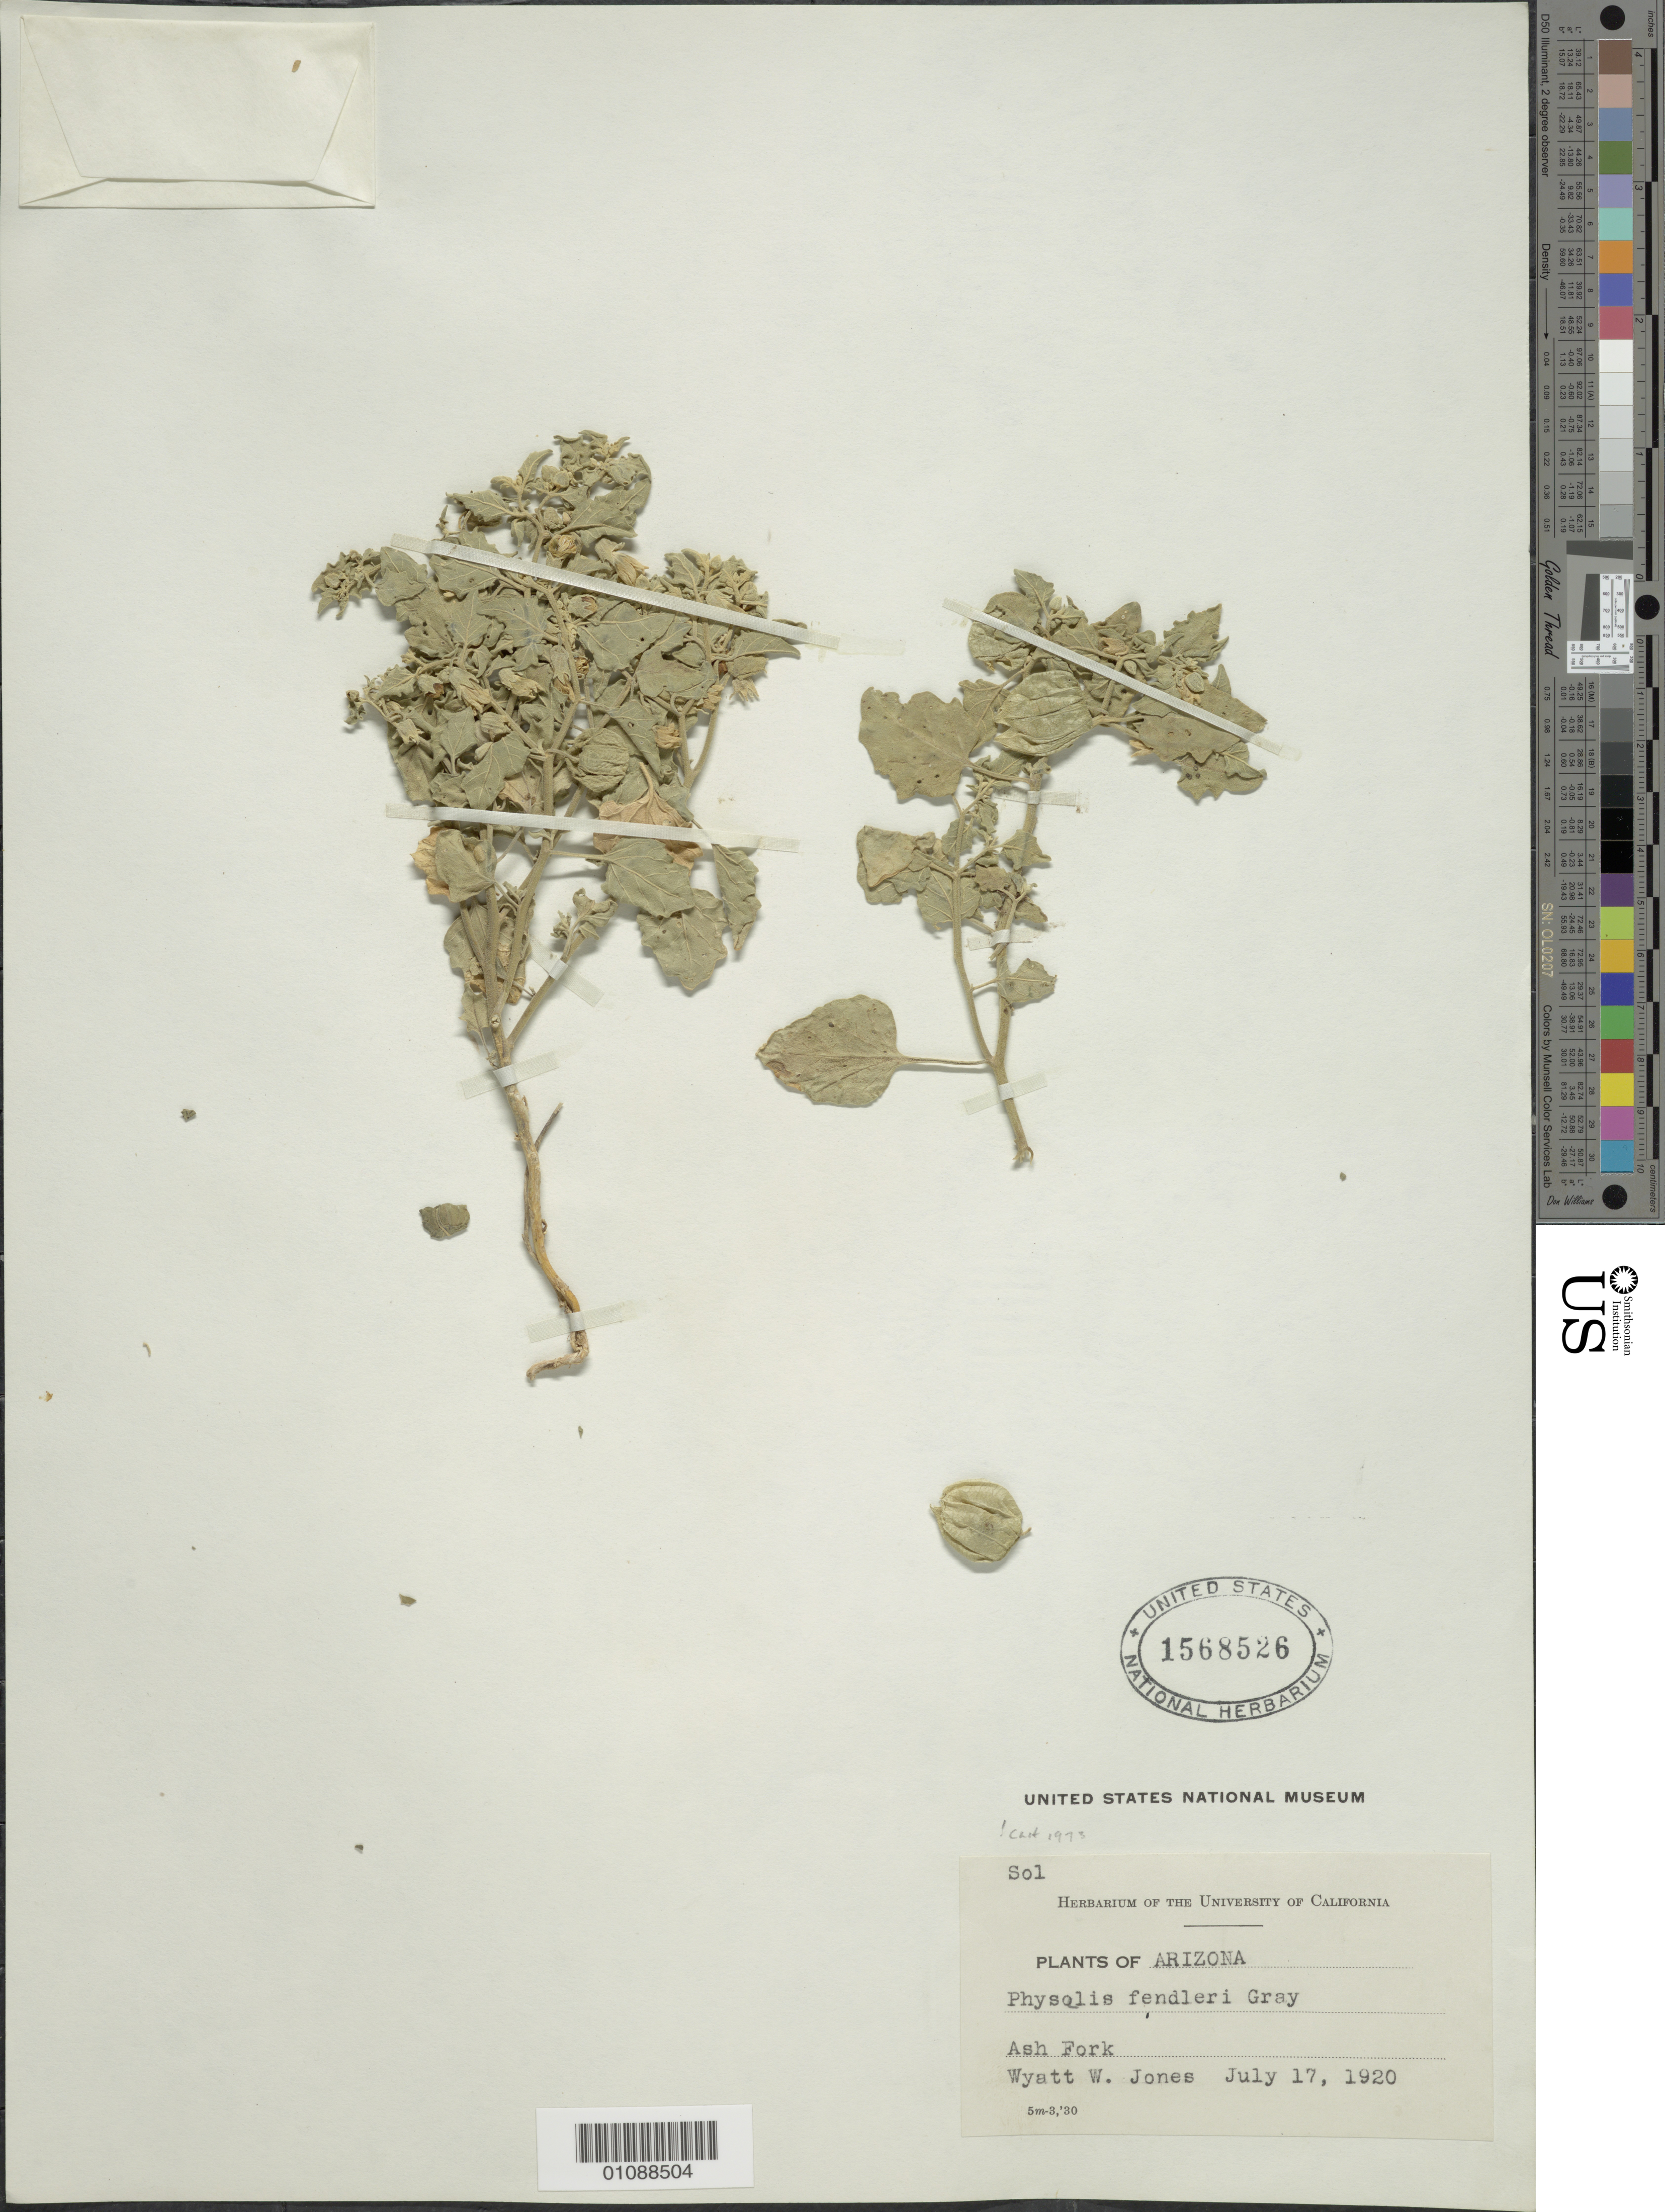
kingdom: Plantae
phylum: Tracheophyta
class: Magnoliopsida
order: Solanales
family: Solanaceae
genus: Physalis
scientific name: Physalis fendleri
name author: A. Gray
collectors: W. W. Jones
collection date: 1920-07-17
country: United States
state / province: Arizona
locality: Ash Fork.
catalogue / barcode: US 1568526